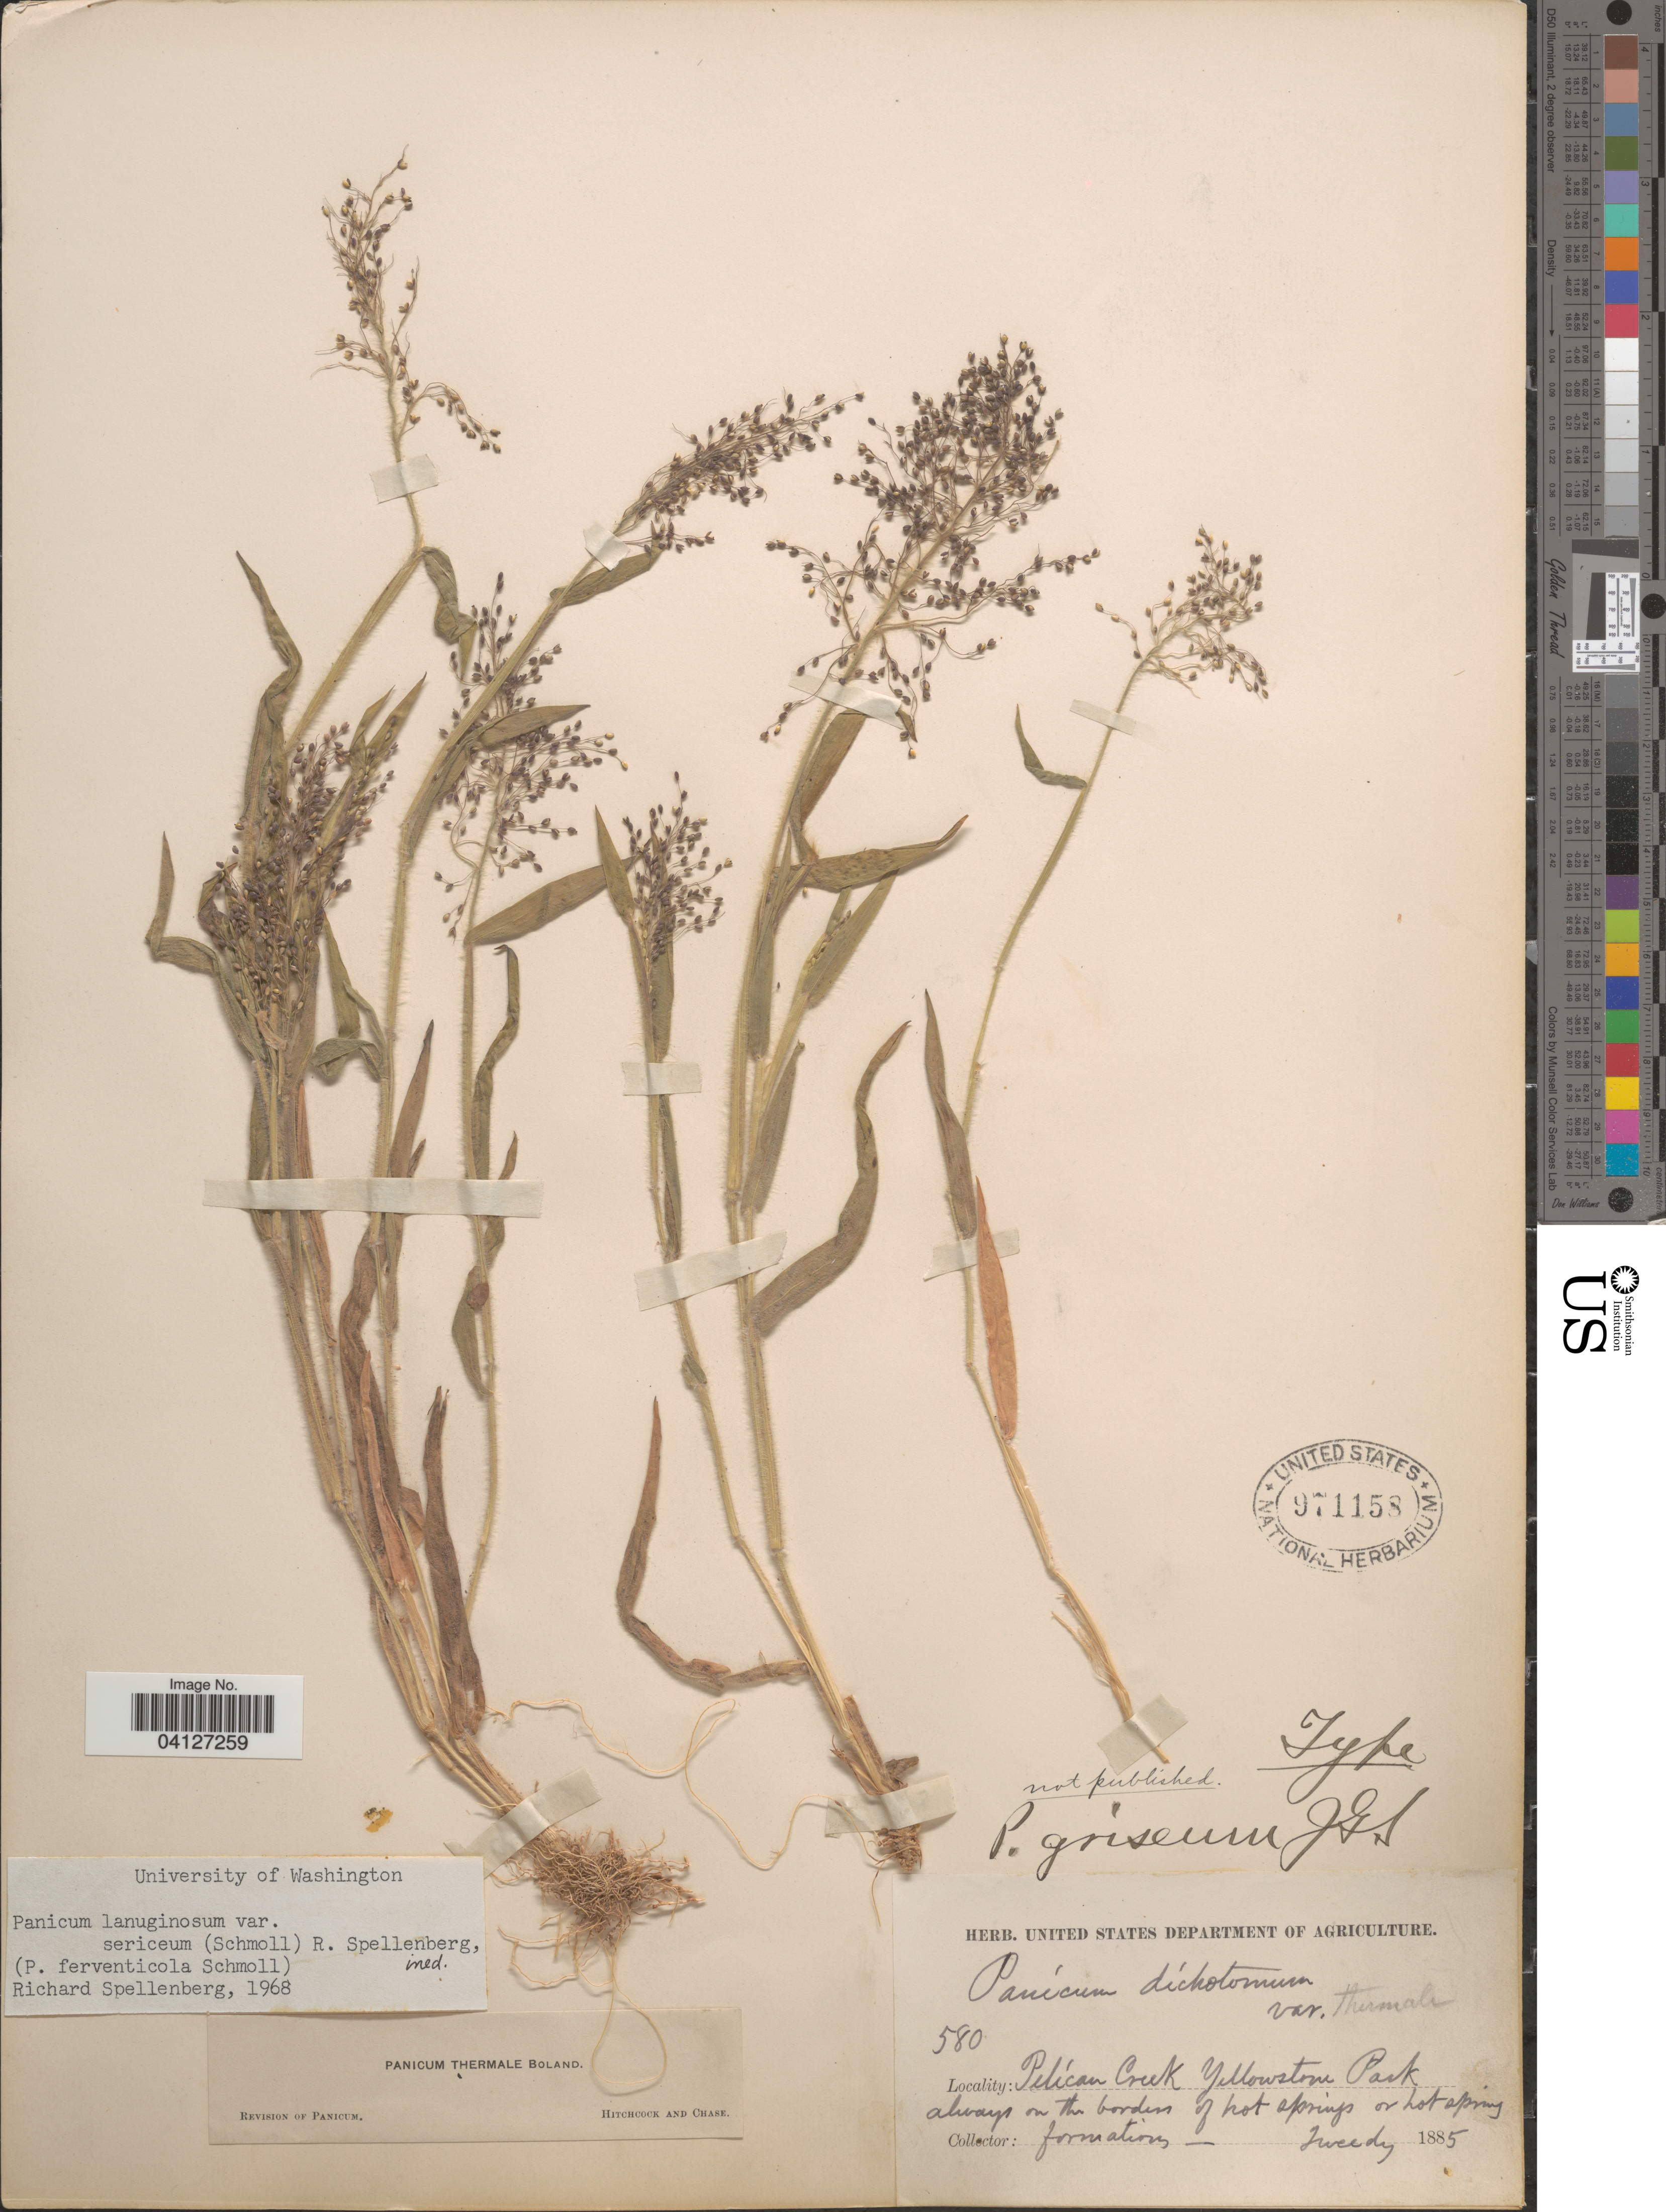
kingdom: Plantae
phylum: Tracheophyta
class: Liliopsida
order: Poales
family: Poaceae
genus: Panicum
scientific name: Panicum lanuginosum var. sericeum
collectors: Tweedy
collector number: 580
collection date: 1885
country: United States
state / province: Wyoming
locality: Pelican Creek Yellowstone Park.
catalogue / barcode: US 971158